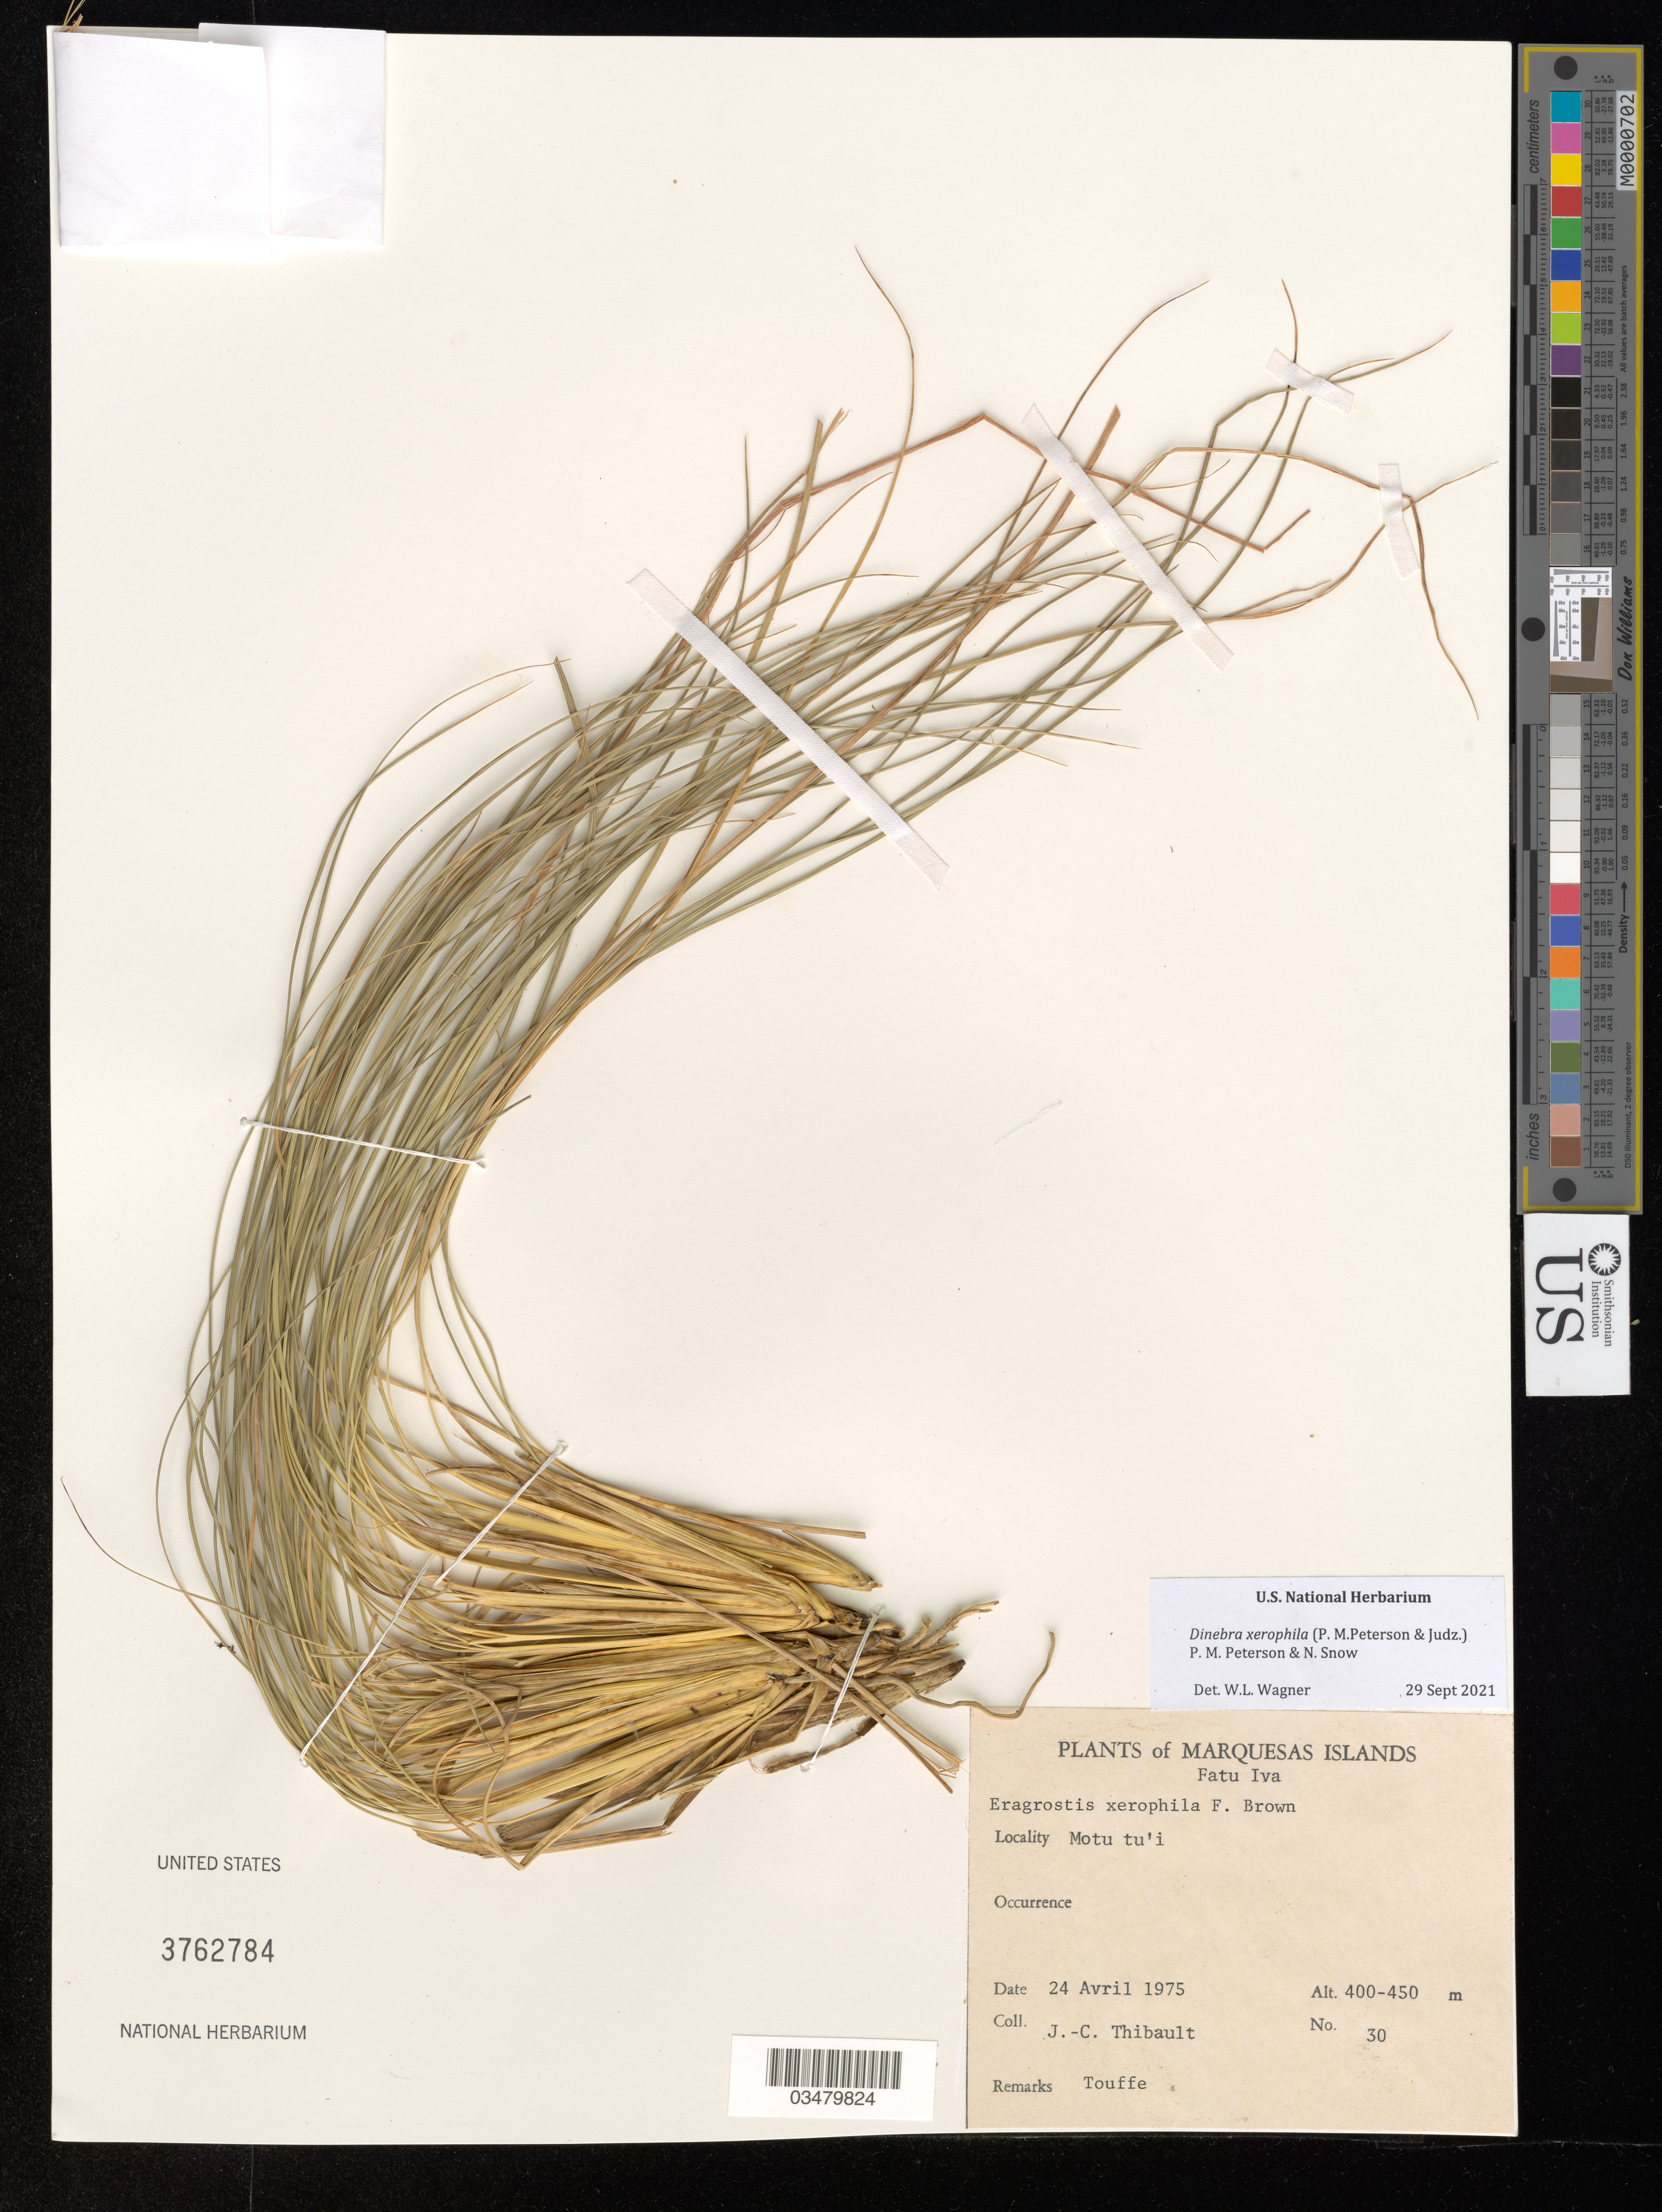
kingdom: Plantae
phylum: Tracheophyta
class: Liliopsida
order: Poales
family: Poaceae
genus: Dinebra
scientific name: Dinebra xerophila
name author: (P.M. Peterson & Judz.) P.M. Peterson & N. Snow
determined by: Wagner, W. L., (BOT), Smithsonian Institution - National Museum of Natural History (UNITED STATES)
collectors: J. Thibault de Chanvalon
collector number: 30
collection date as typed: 24 April 1975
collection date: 1975-04-24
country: French Polynesia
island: Fatu Hiva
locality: Motu tu'i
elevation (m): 400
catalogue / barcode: US 3762784